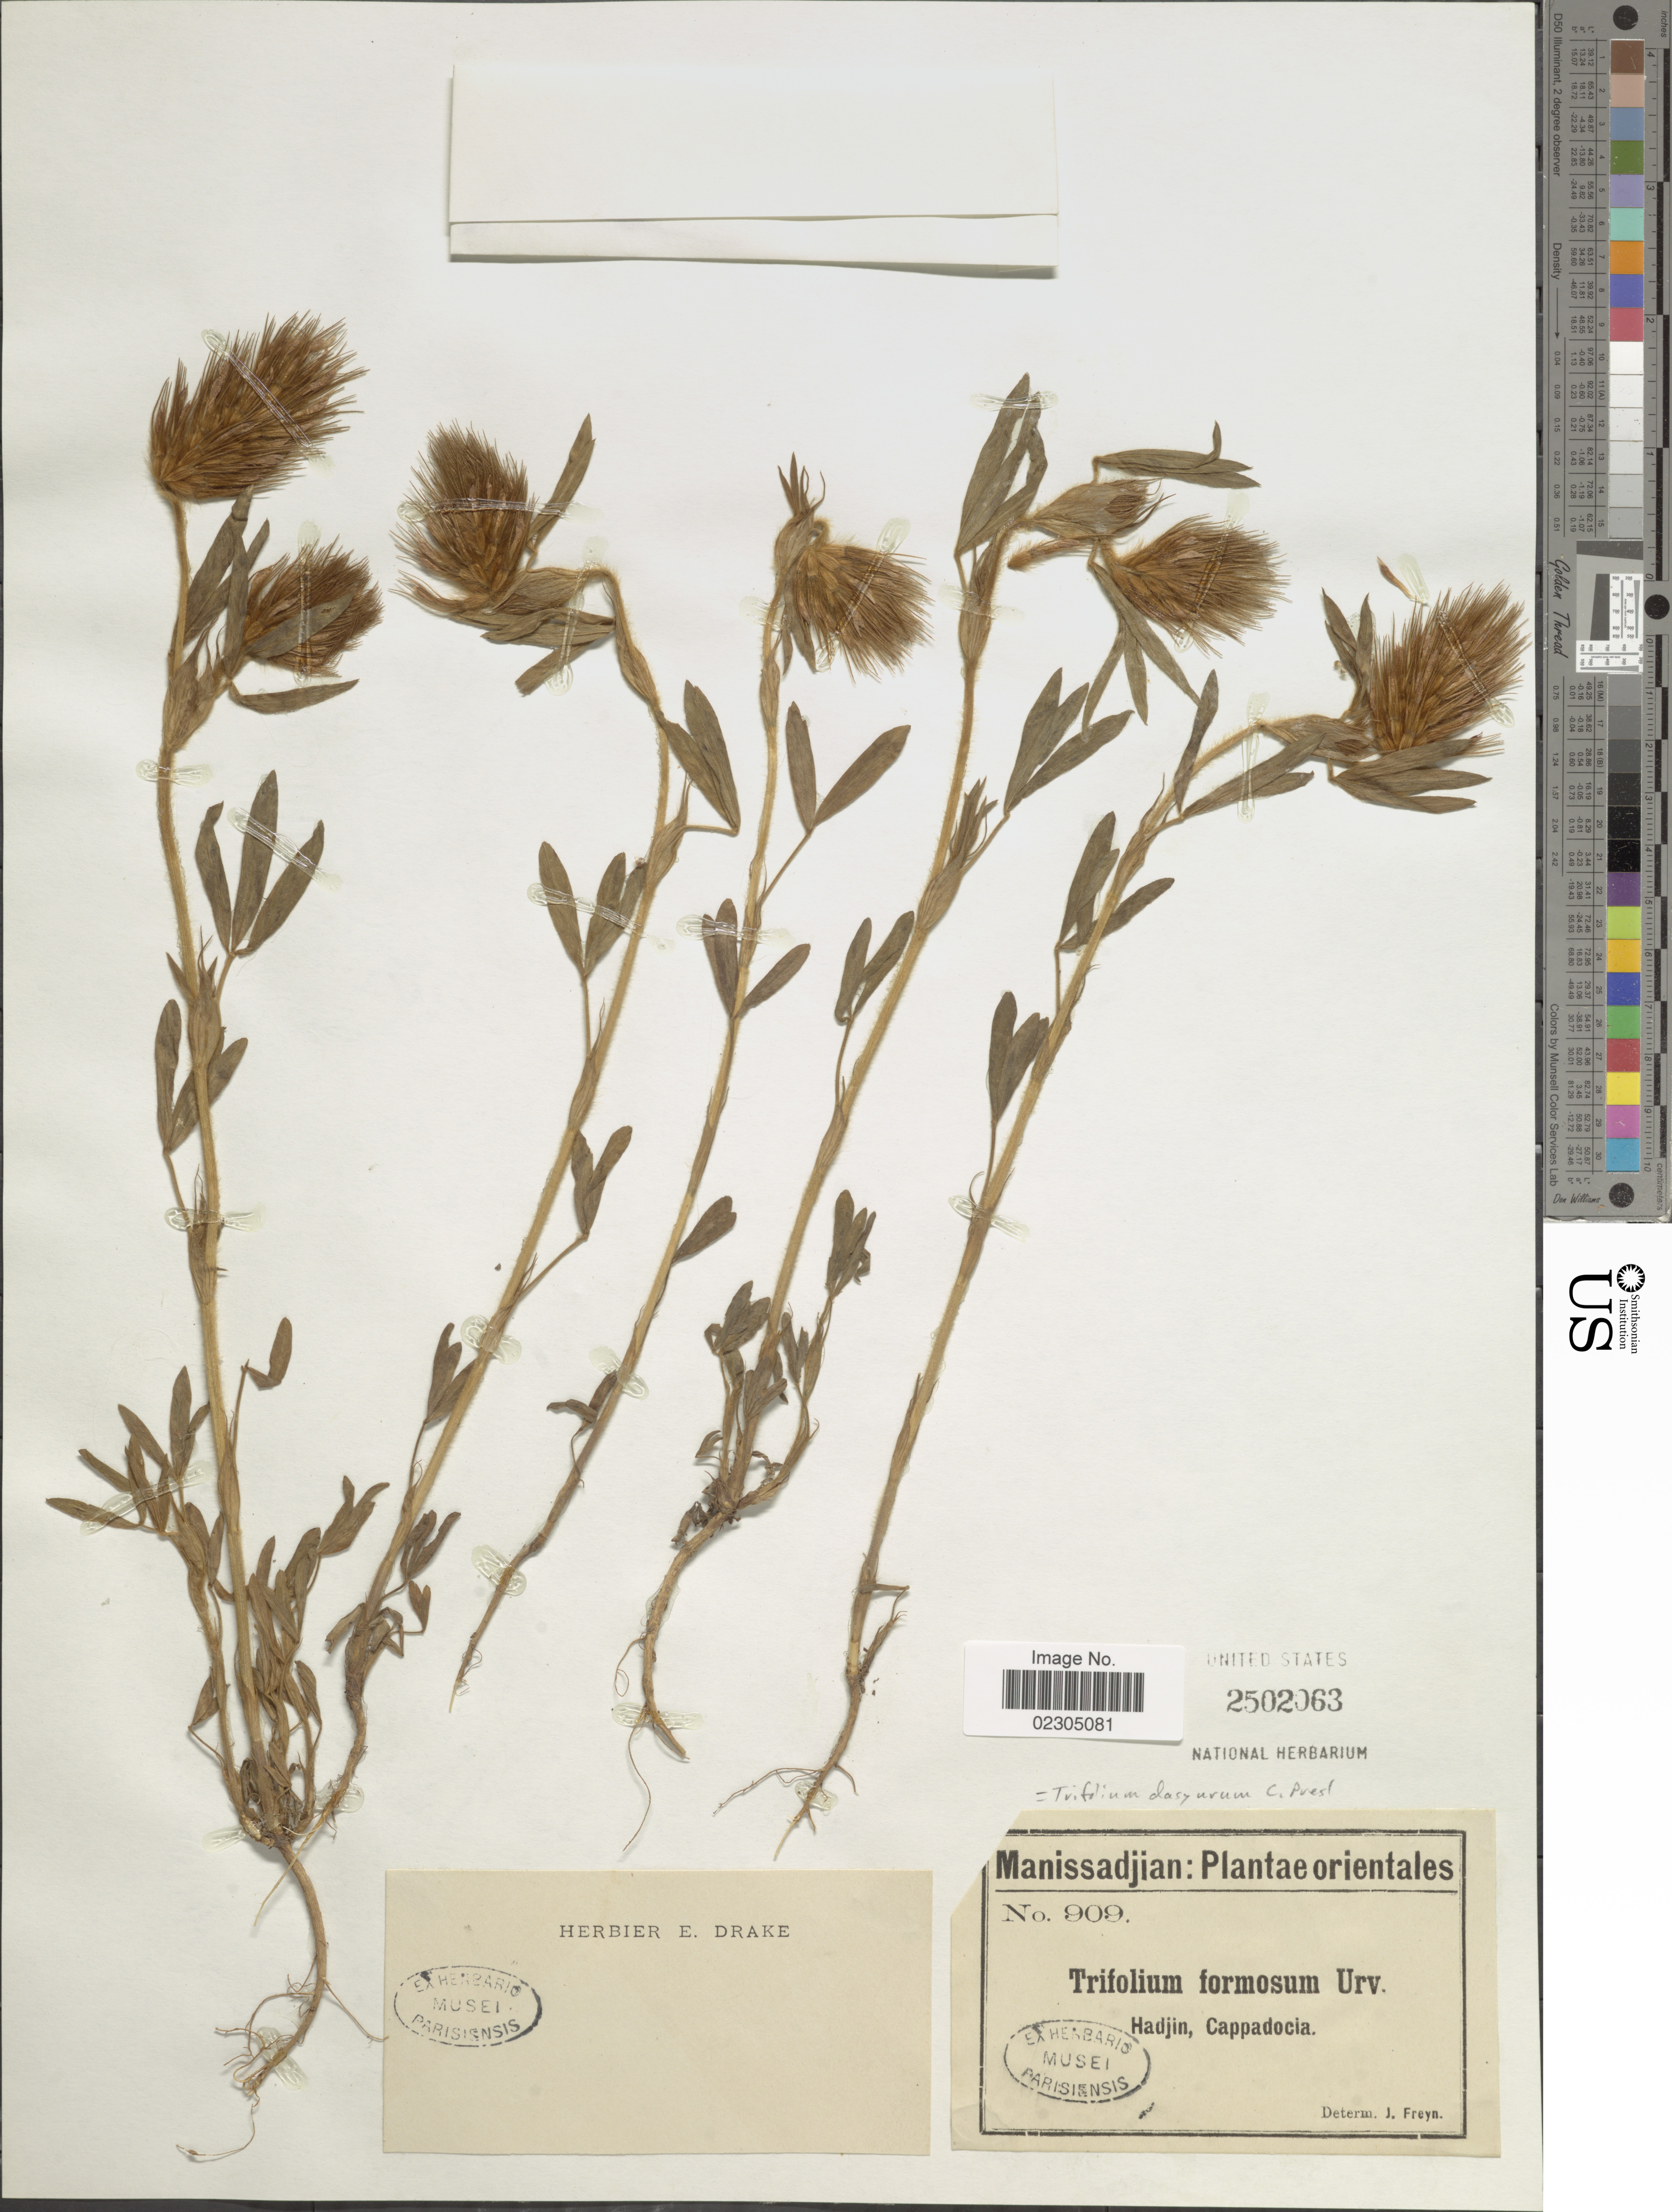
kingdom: Plantae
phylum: Tracheophyta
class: Magnoliopsida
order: Fabales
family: Fabaceae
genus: Trifolium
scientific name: Trifolium dasyurum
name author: C. Presl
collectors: -. Manissadjian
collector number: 909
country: Turkey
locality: Orientales. Hadjin, Cappadocia.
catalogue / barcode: US 2502063